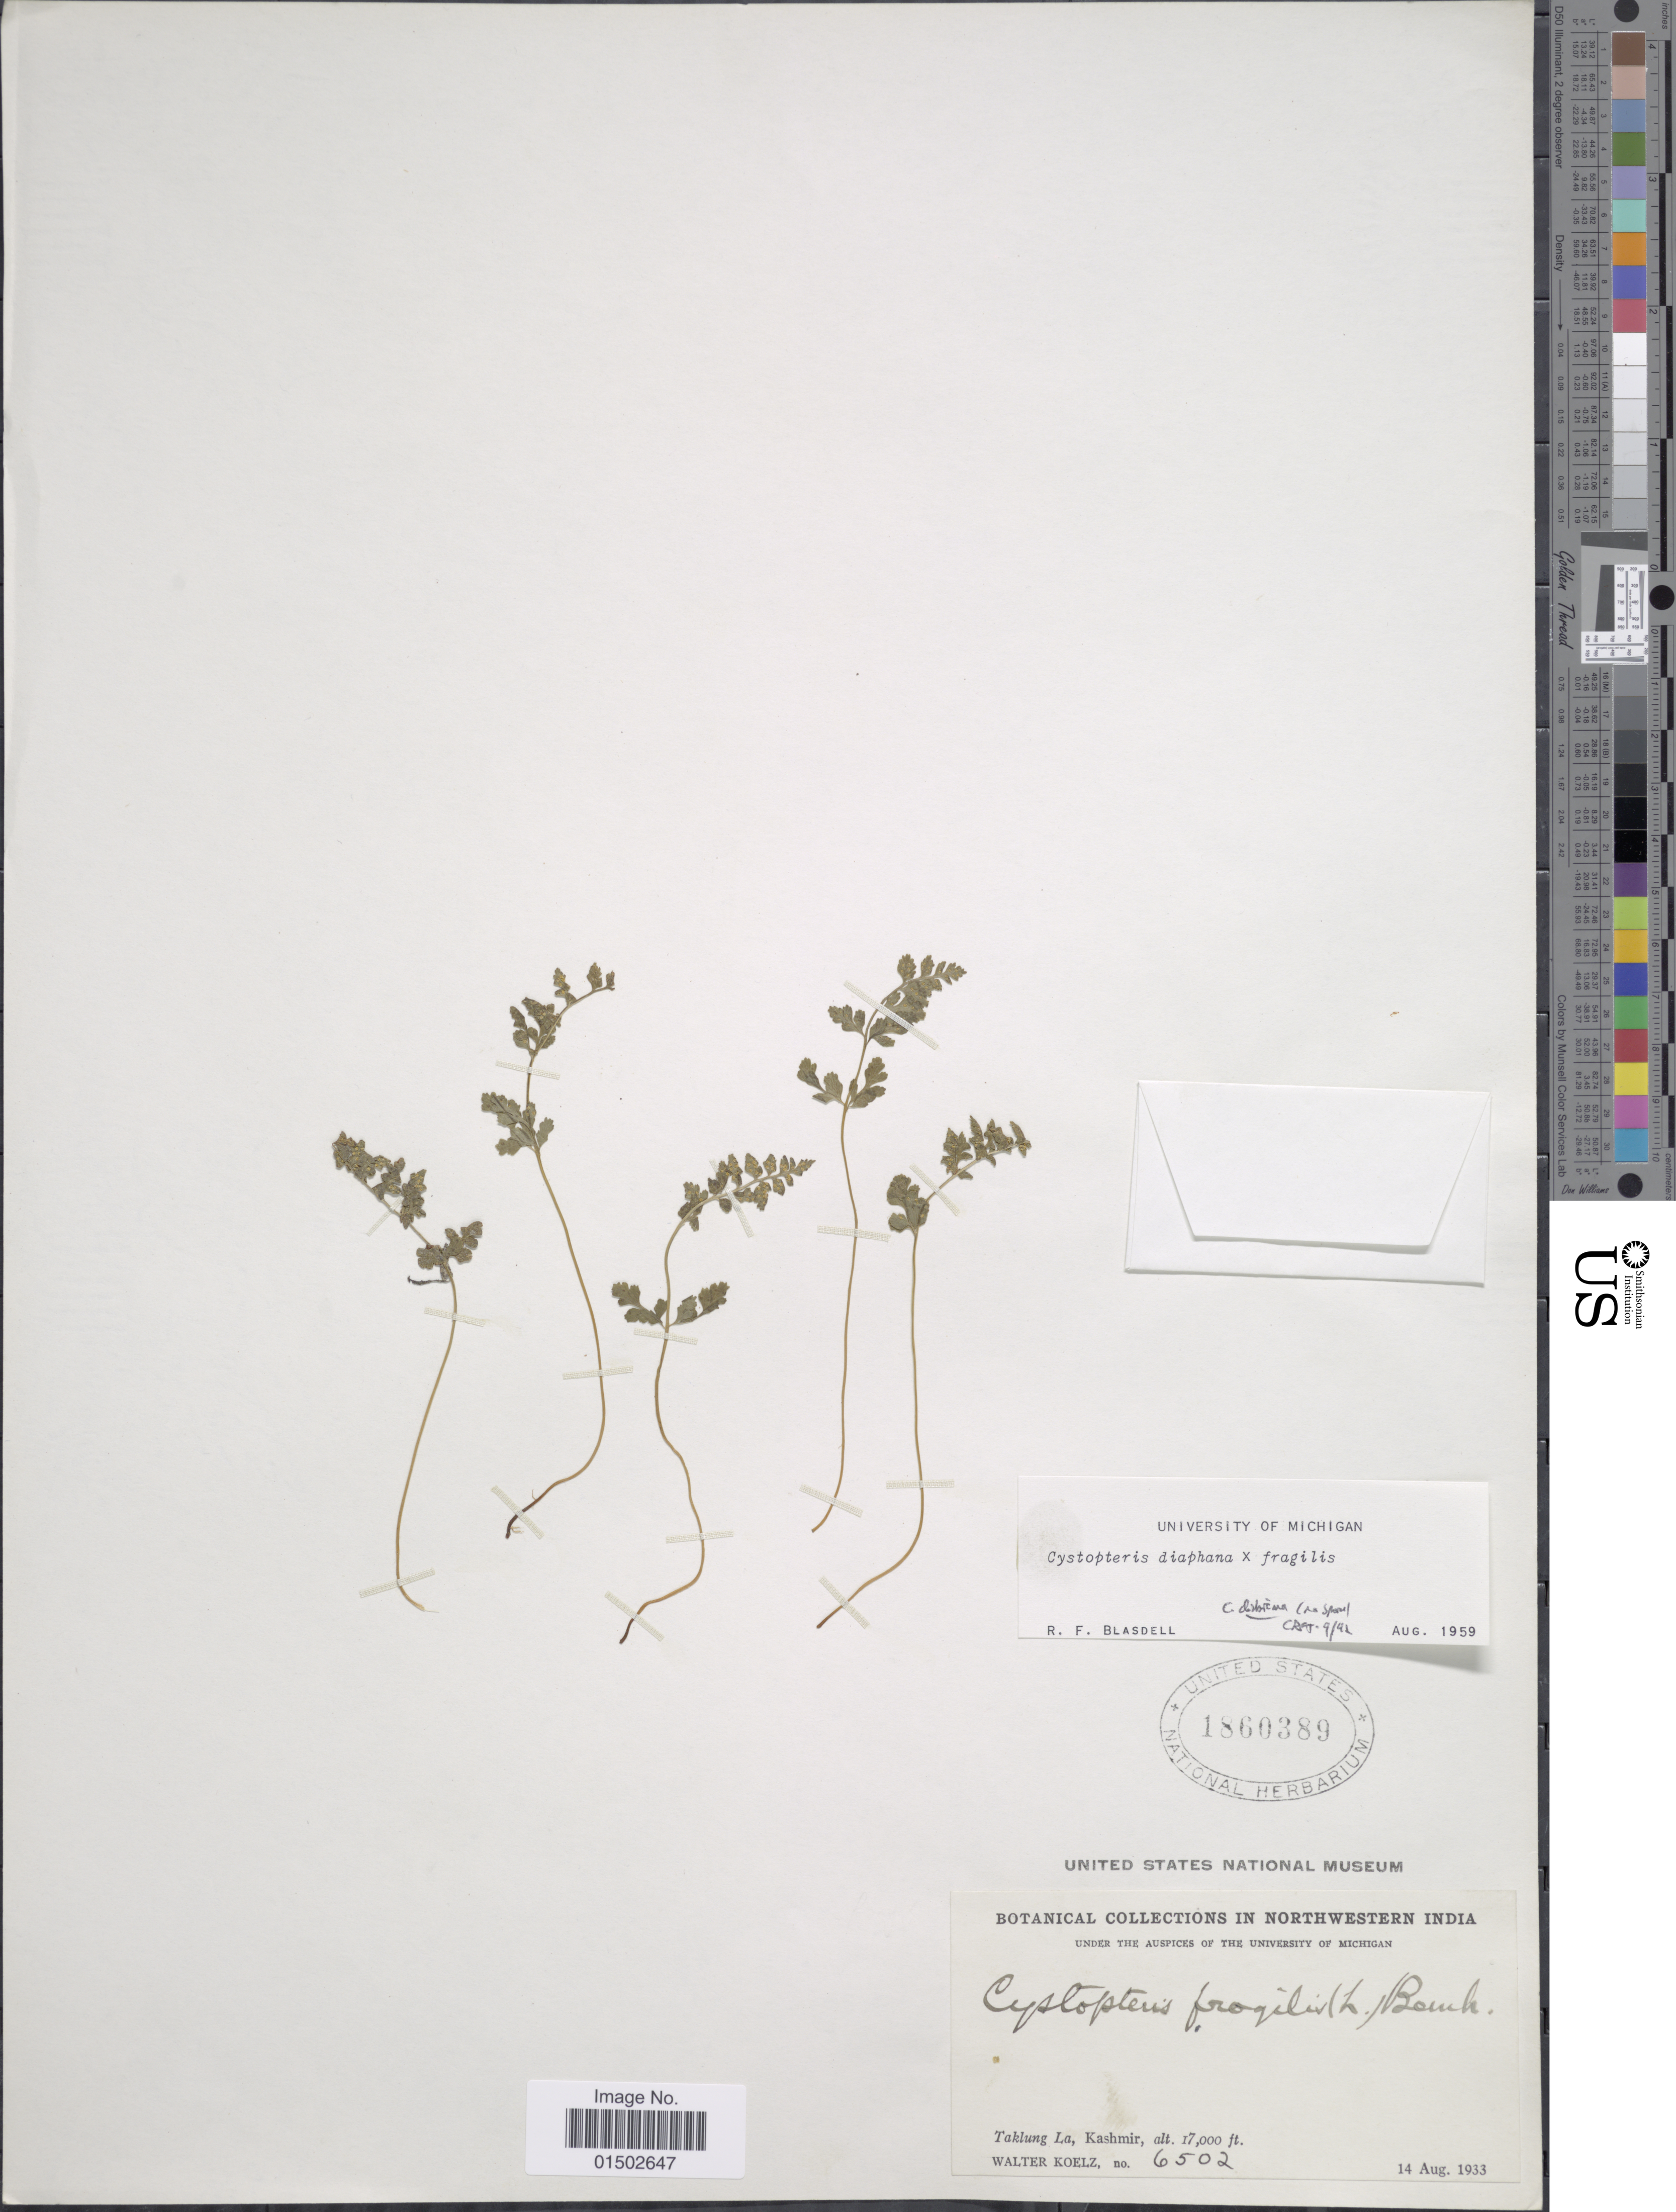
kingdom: Plantae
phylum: Tracheophyta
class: Polypodiopsida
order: Polypodiales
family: Cystopteridaceae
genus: Cystopteris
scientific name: Cystopteris fragilis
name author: (L.) Bernh.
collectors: W. N. Koelz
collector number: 6502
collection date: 1933-08-14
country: India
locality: Northwestern India, Taklung La, Kashmir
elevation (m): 5182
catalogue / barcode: US 1860389